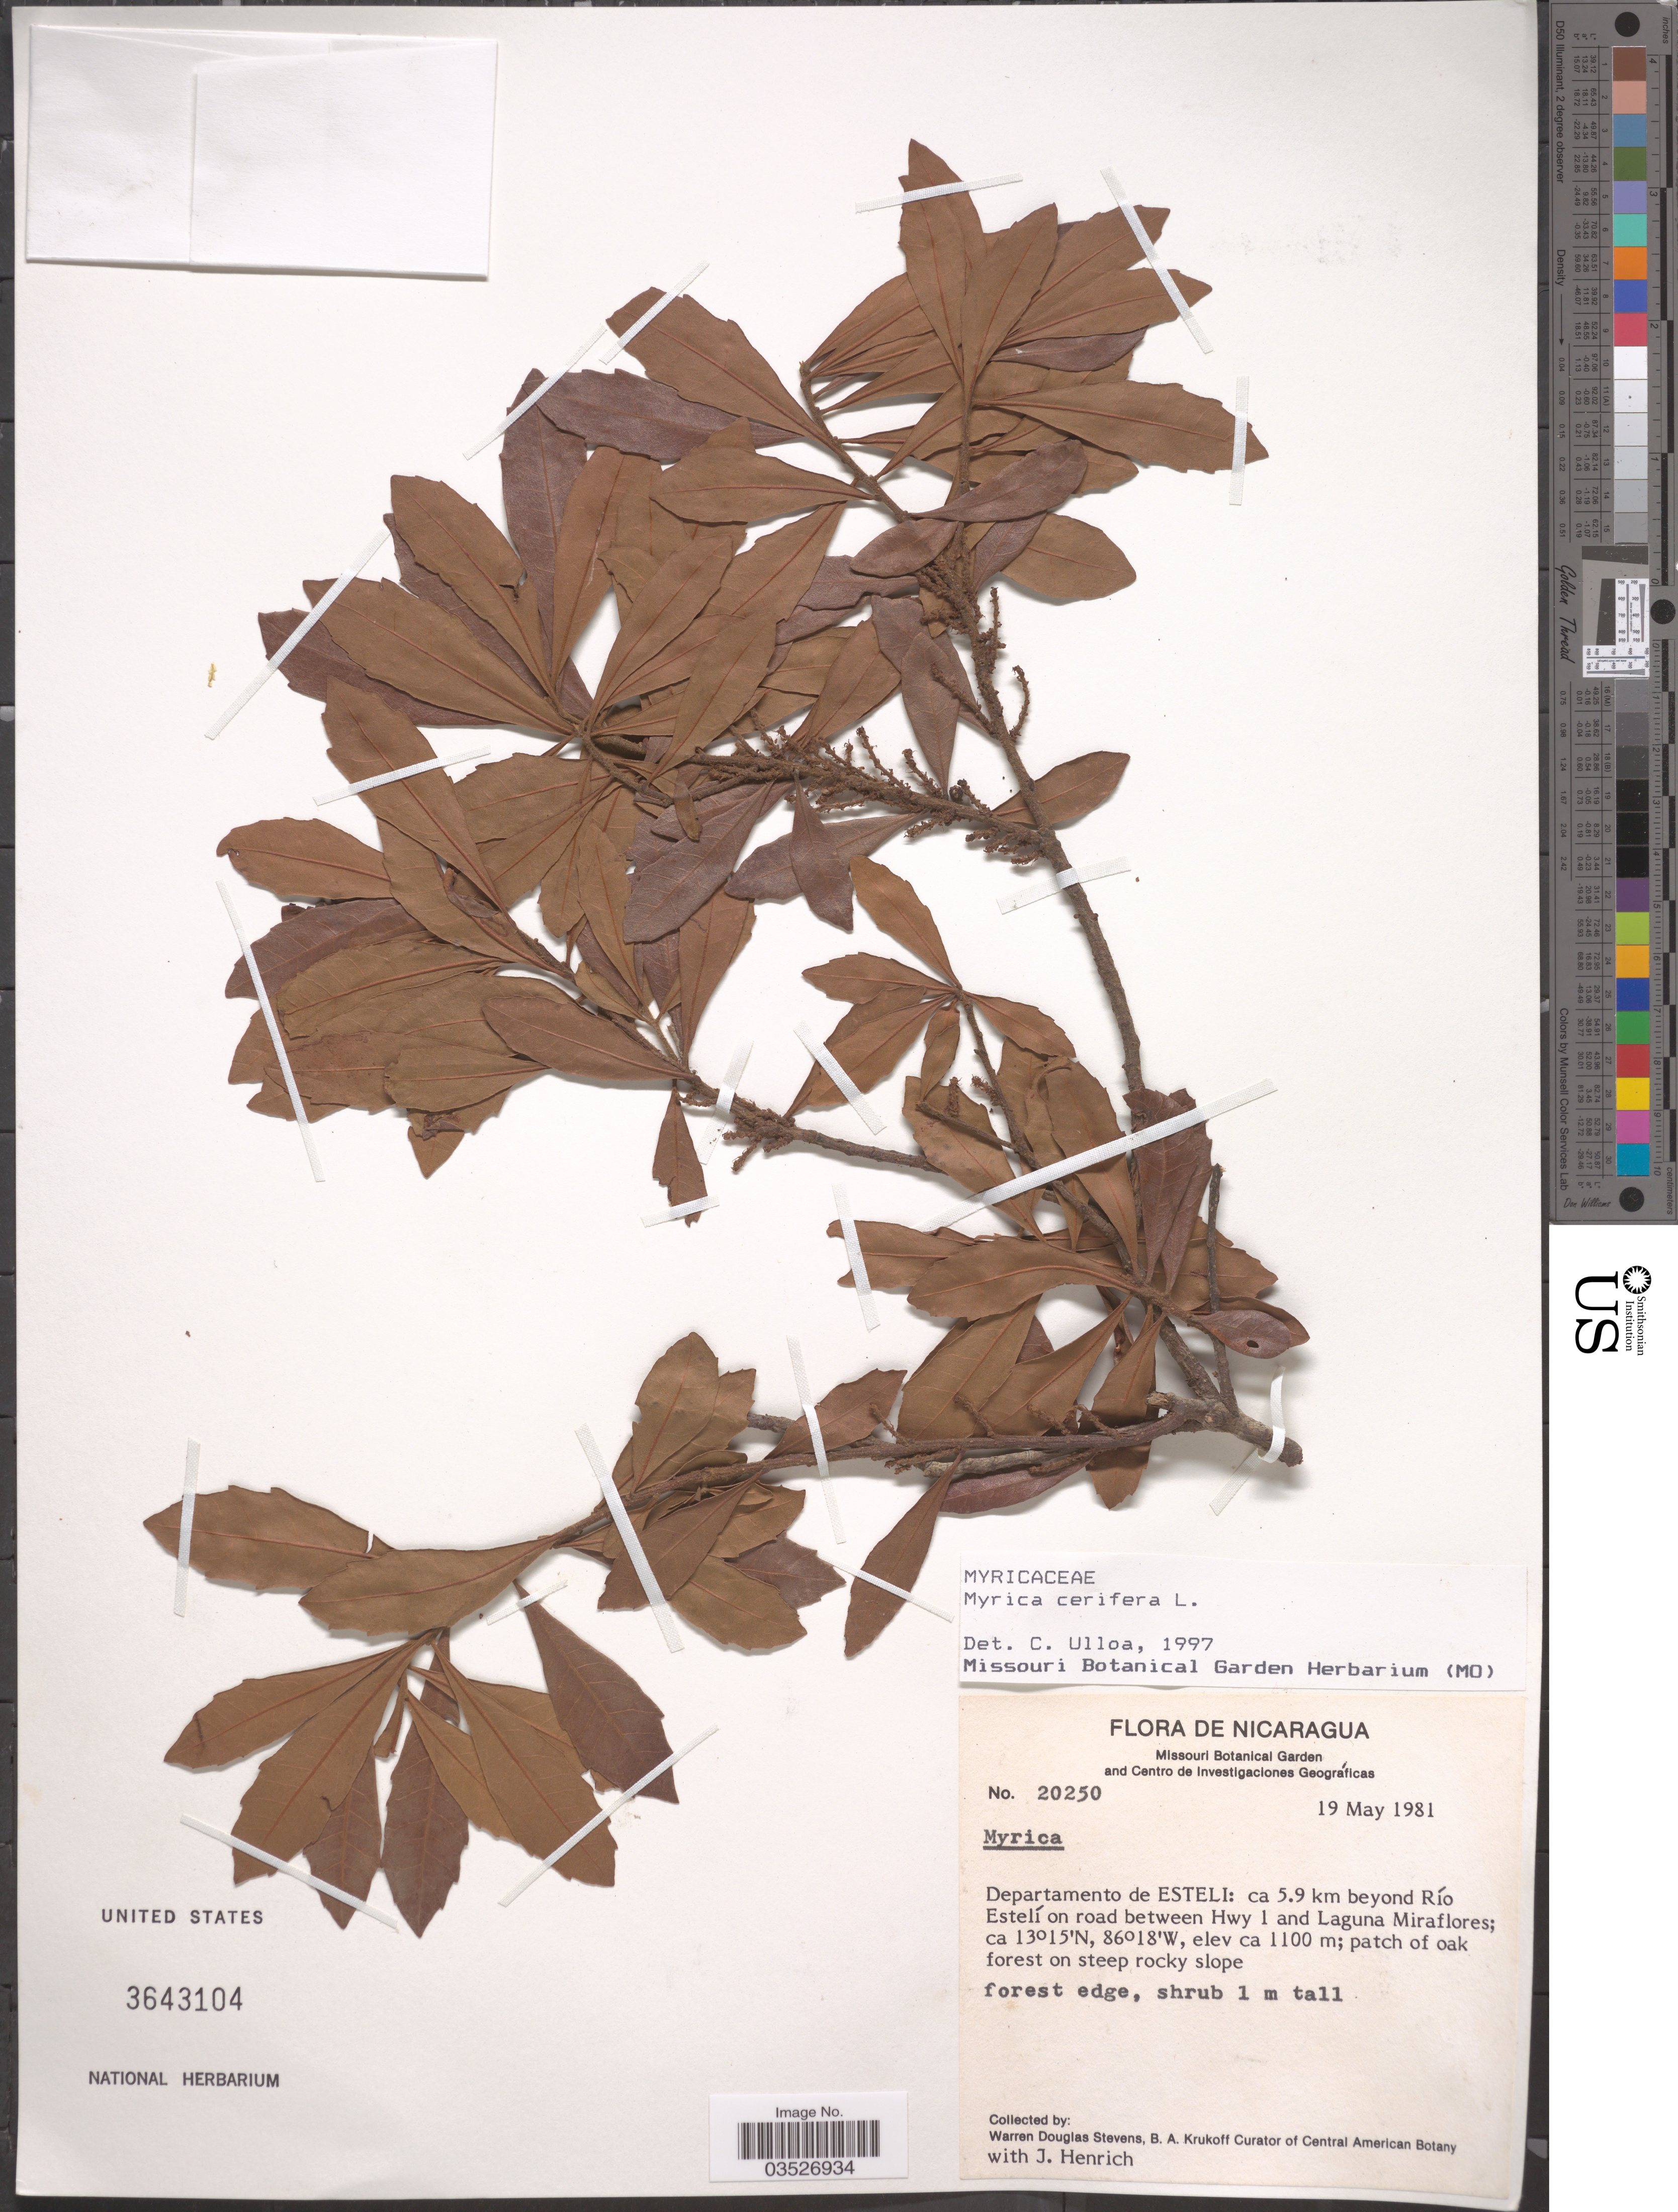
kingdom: Plantae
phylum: Tracheophyta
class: Magnoliopsida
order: Fagales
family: Myricaceae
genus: Morella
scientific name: Morella cerifera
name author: (L.) Small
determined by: Strong, M. T., (US), Smithsonian Institution - National Museum of Natural History (UNITED STATES)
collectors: W. D. Stevens, B. A. Krukoff & J. Henrich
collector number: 20250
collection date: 1981-05-19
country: Nicaragua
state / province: Esteli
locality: Departamento de Esteli: ca. 5.9 km beyond Río Estelí on road between Hwy 1 and Laguna Miraflores.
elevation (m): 1100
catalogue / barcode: US 3643104